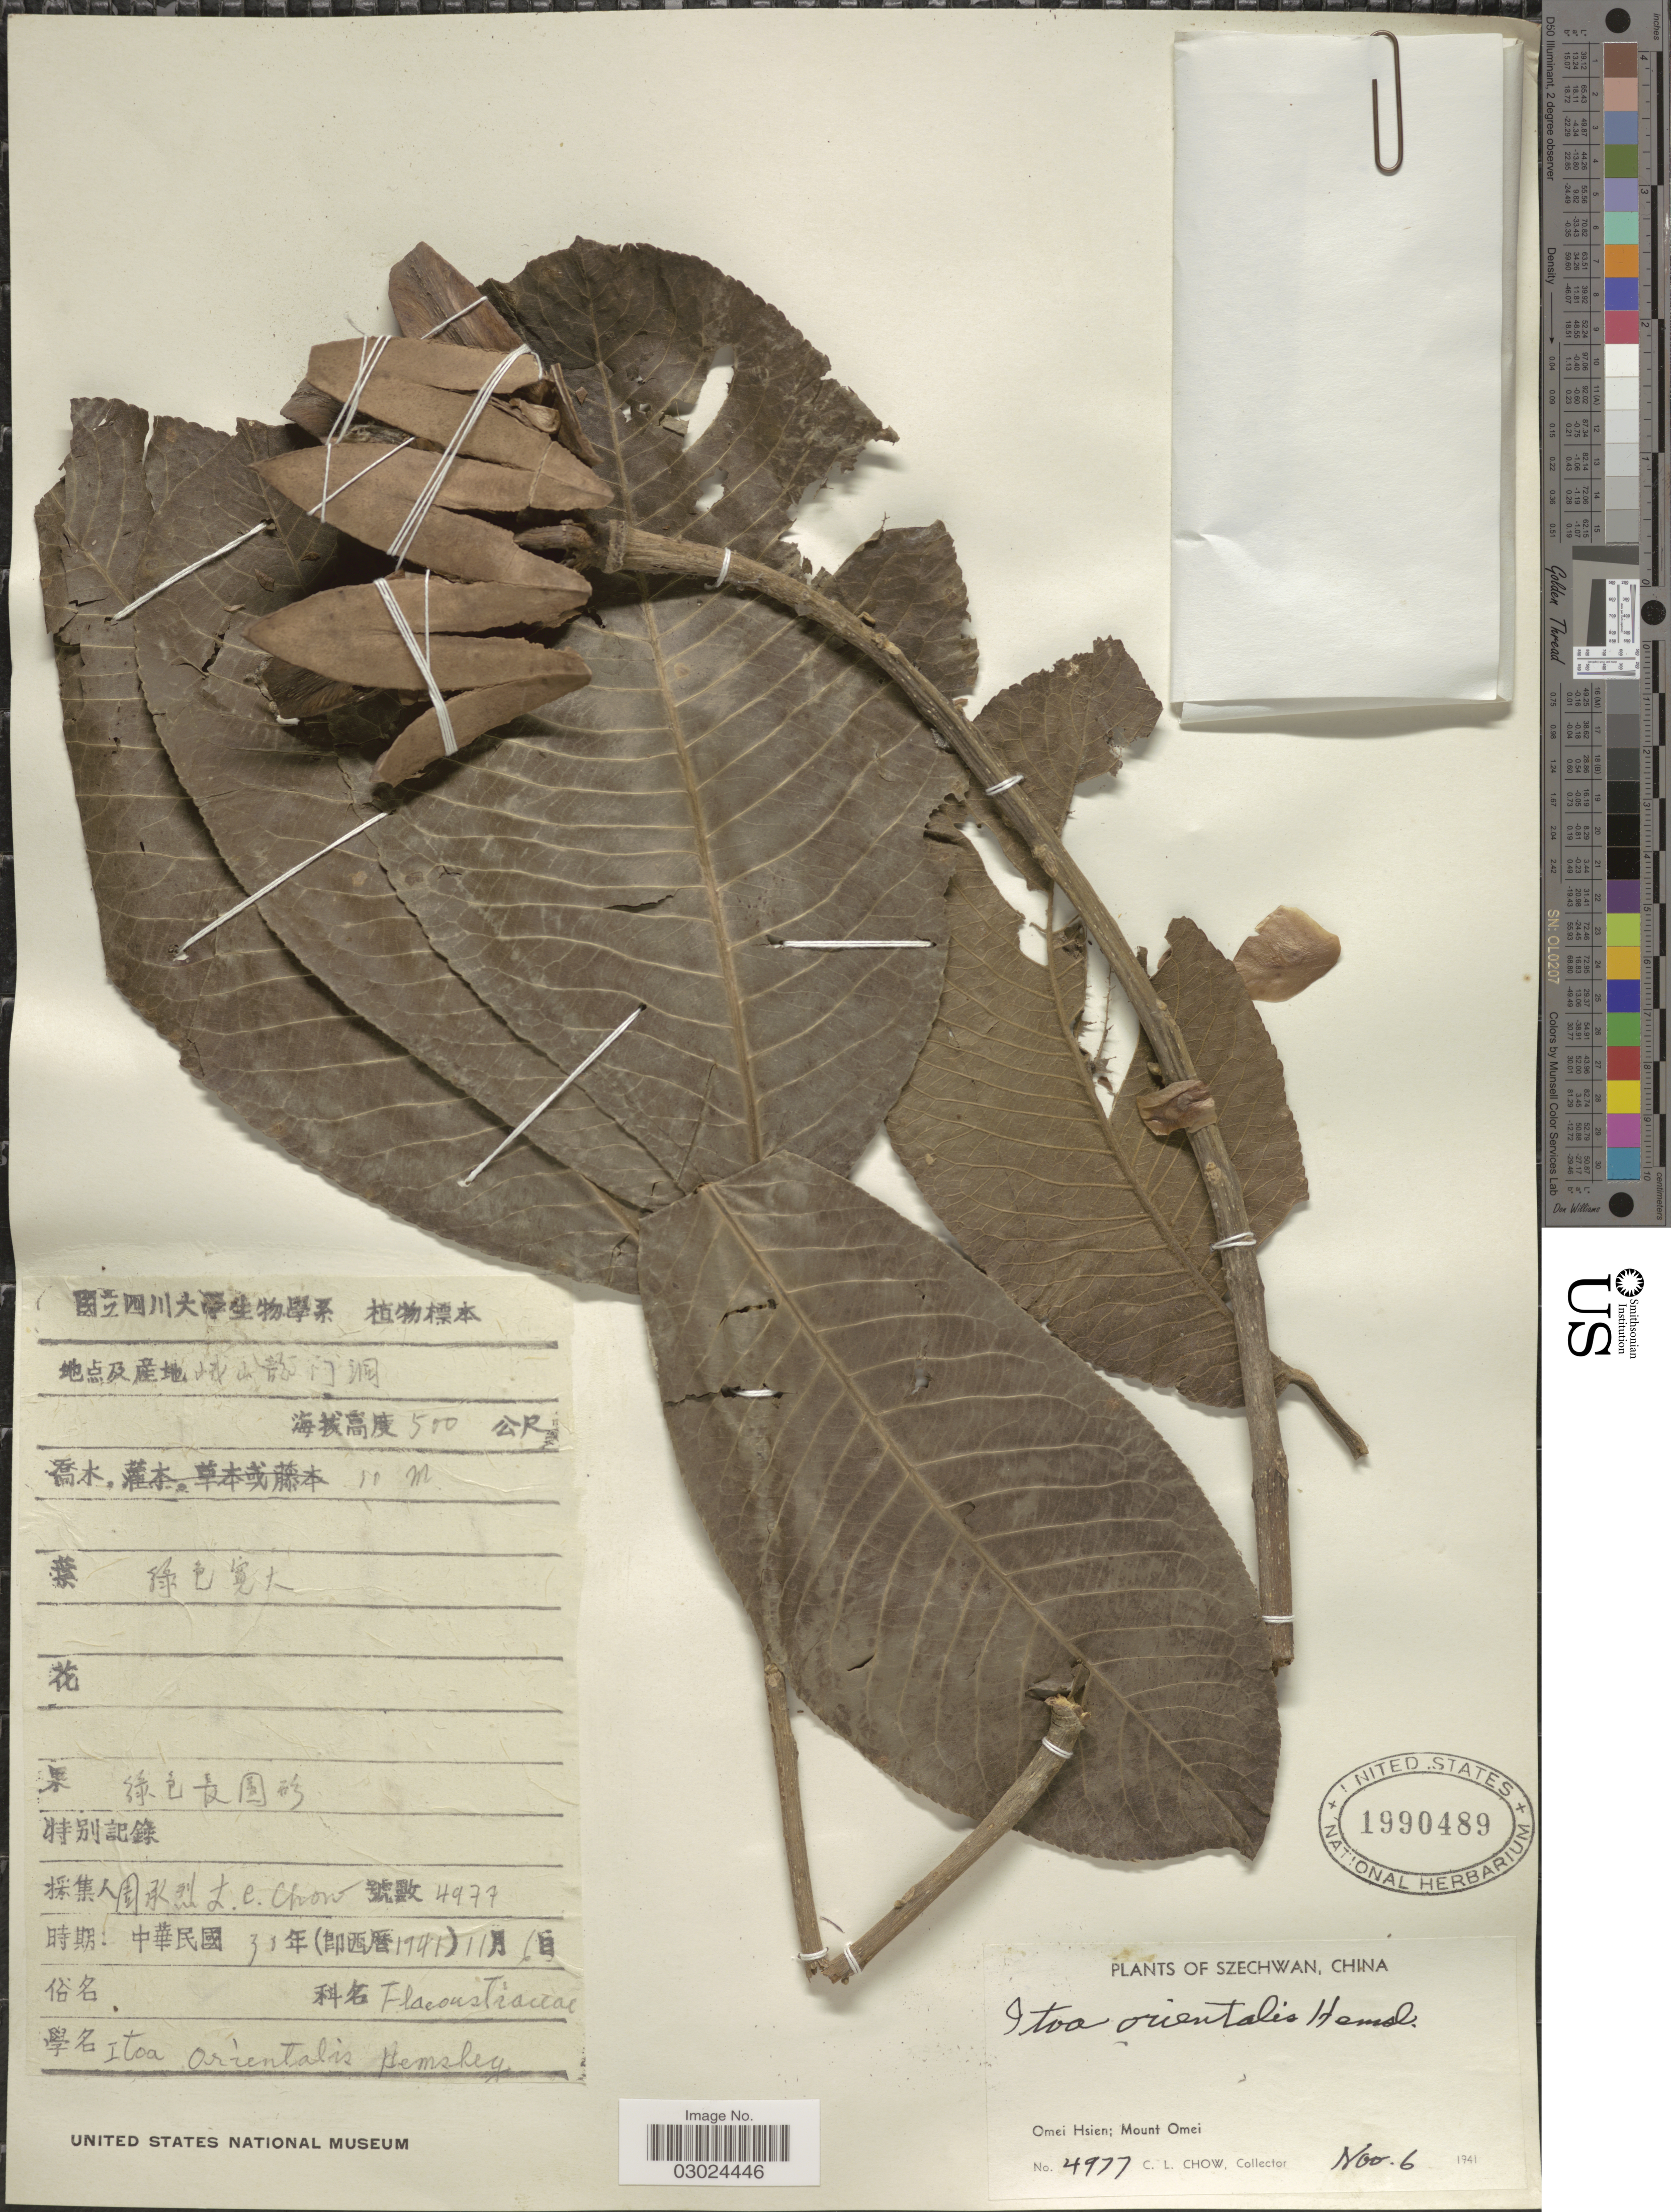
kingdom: Plantae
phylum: Tracheophyta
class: Magnoliopsida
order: Malpighiales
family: Salicaceae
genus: Itoa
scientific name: Itoa orientalis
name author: Hemsl.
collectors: C. Chow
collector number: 4977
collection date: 1941-11-06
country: China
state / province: Sichuan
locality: Szechwan. Omei Hsien; Mount Omei.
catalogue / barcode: US 1990489